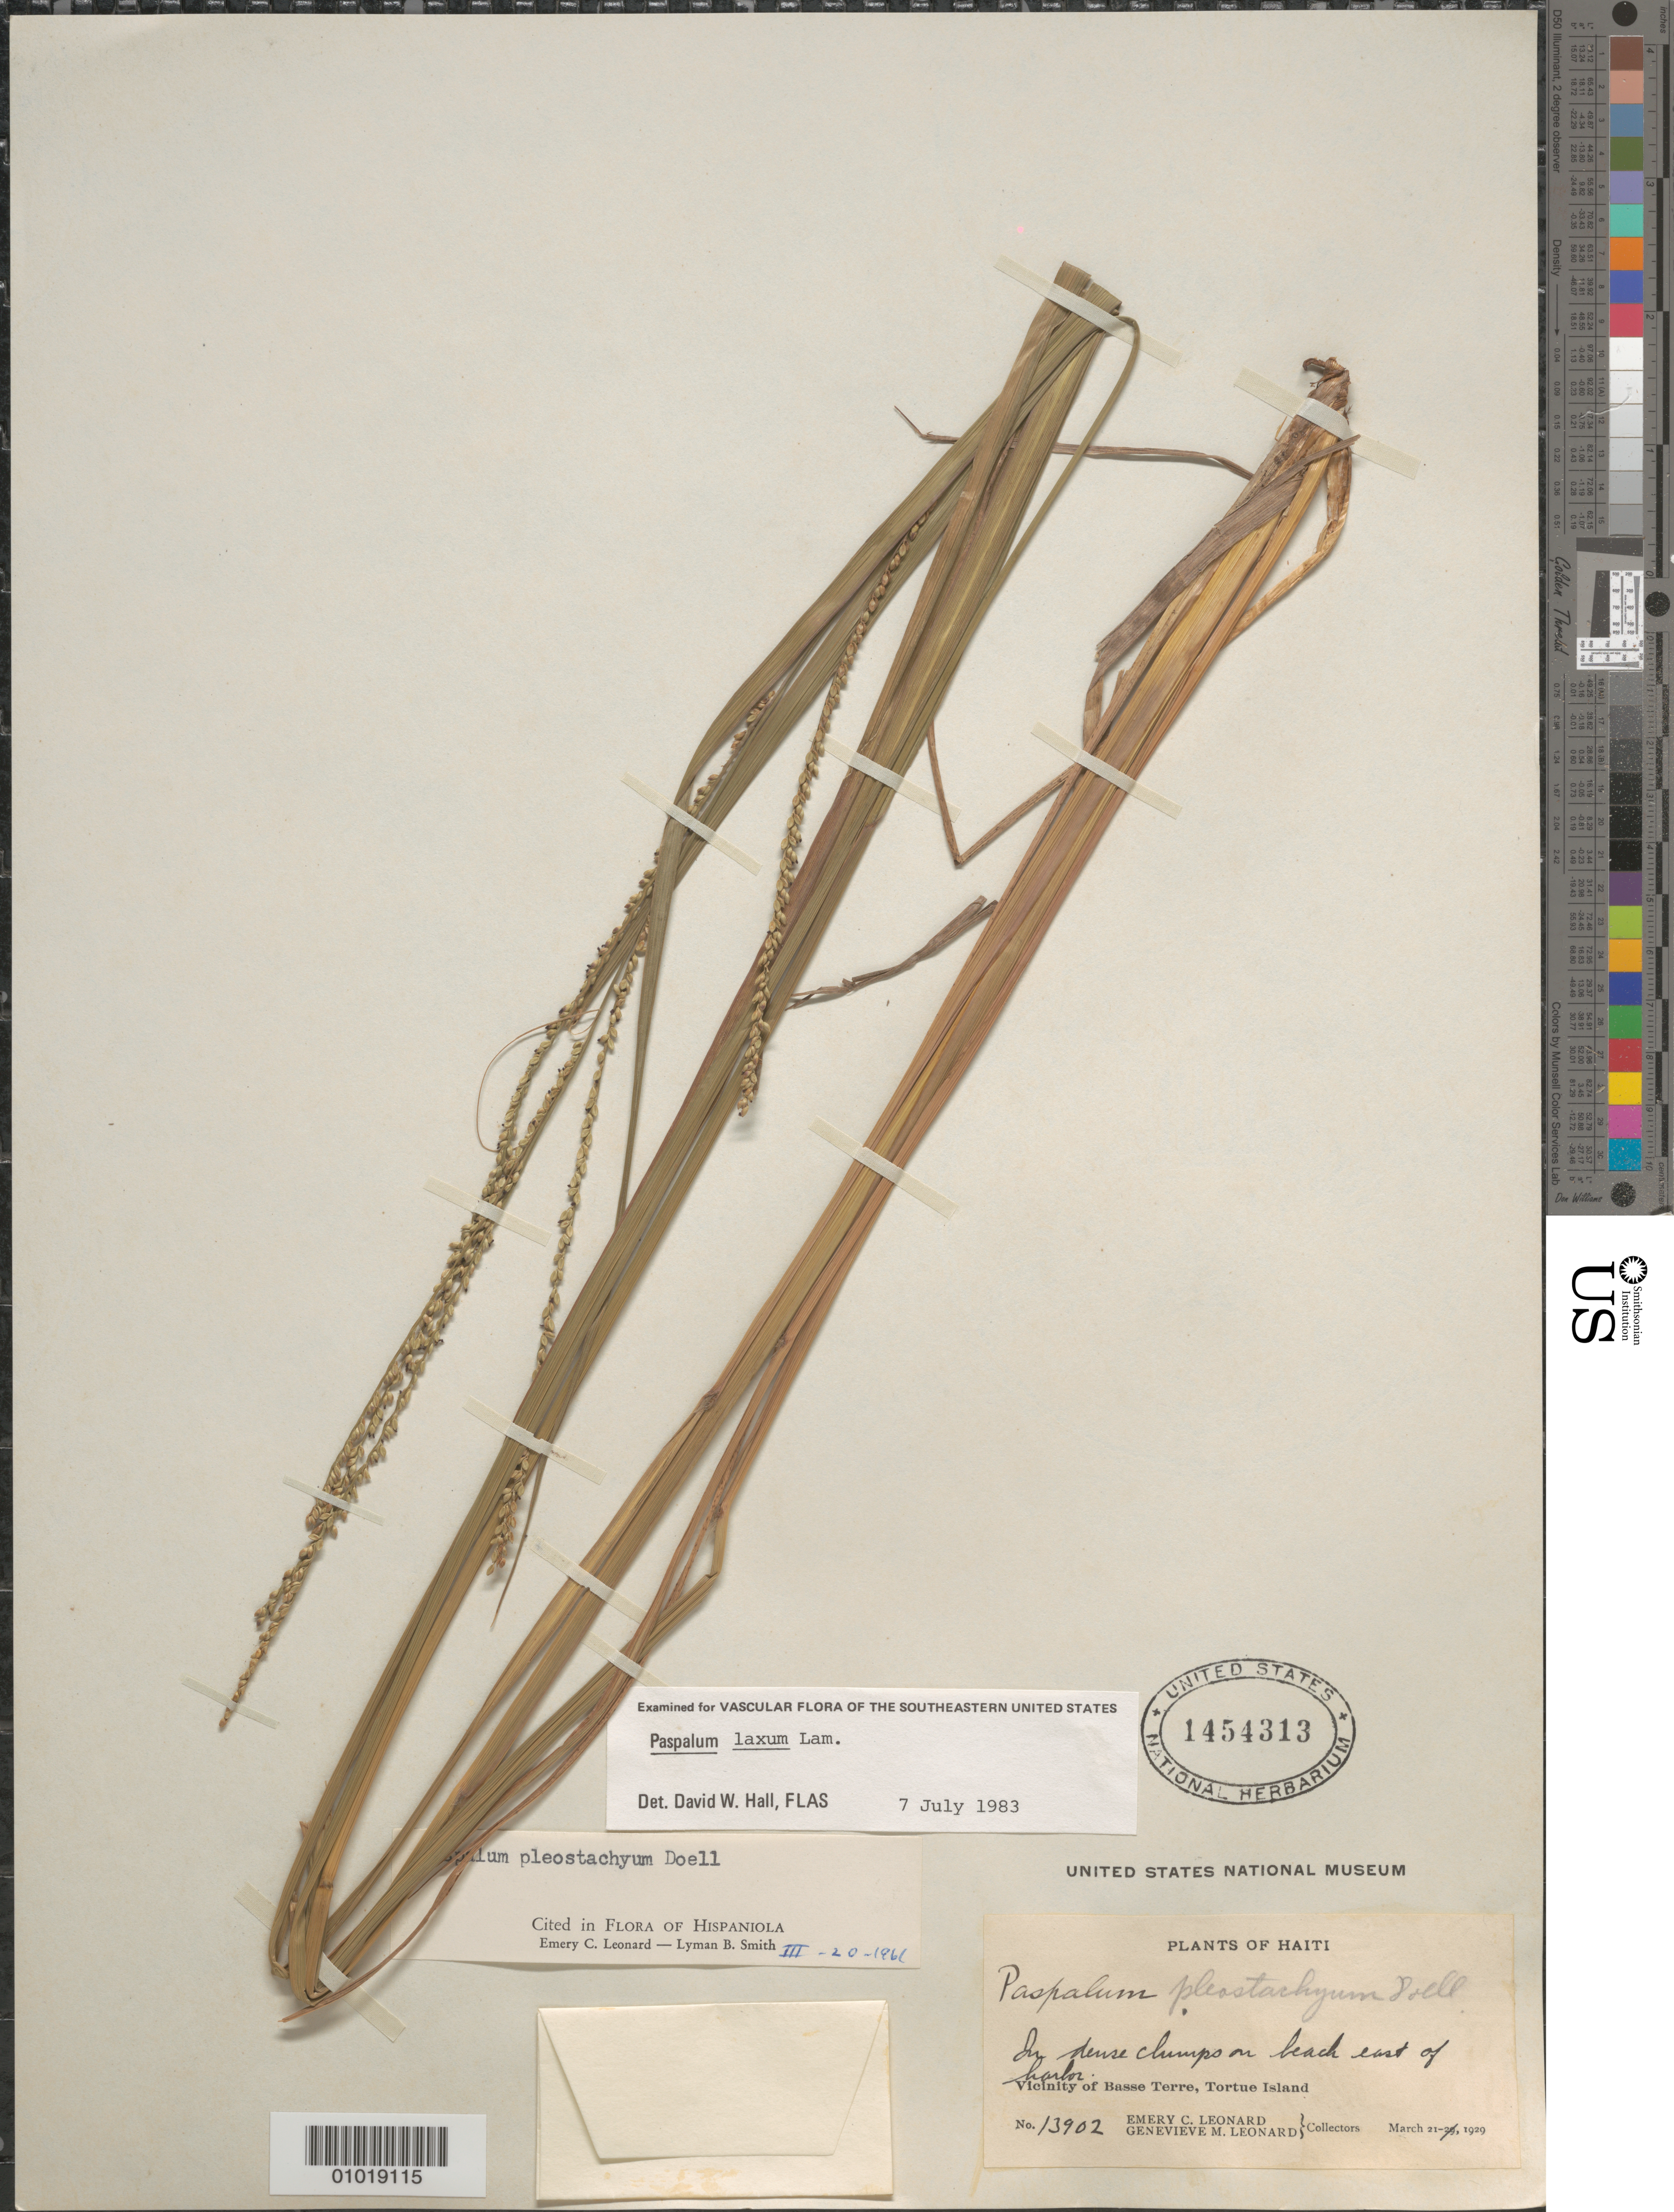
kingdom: Plantae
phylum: Tracheophyta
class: Liliopsida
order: Poales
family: Poaceae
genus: Paspalum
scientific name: Paspalum laxum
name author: Lam.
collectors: E. C. Leonard & G. M. Leonard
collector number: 13902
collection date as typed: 21 Mar 1929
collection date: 1929-03-21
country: Haiti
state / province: Nord-Óuest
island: Île de la Tortue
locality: Vicinity of Basse Terre, Tortue Island, on beach E of harbor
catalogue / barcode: US 1454313